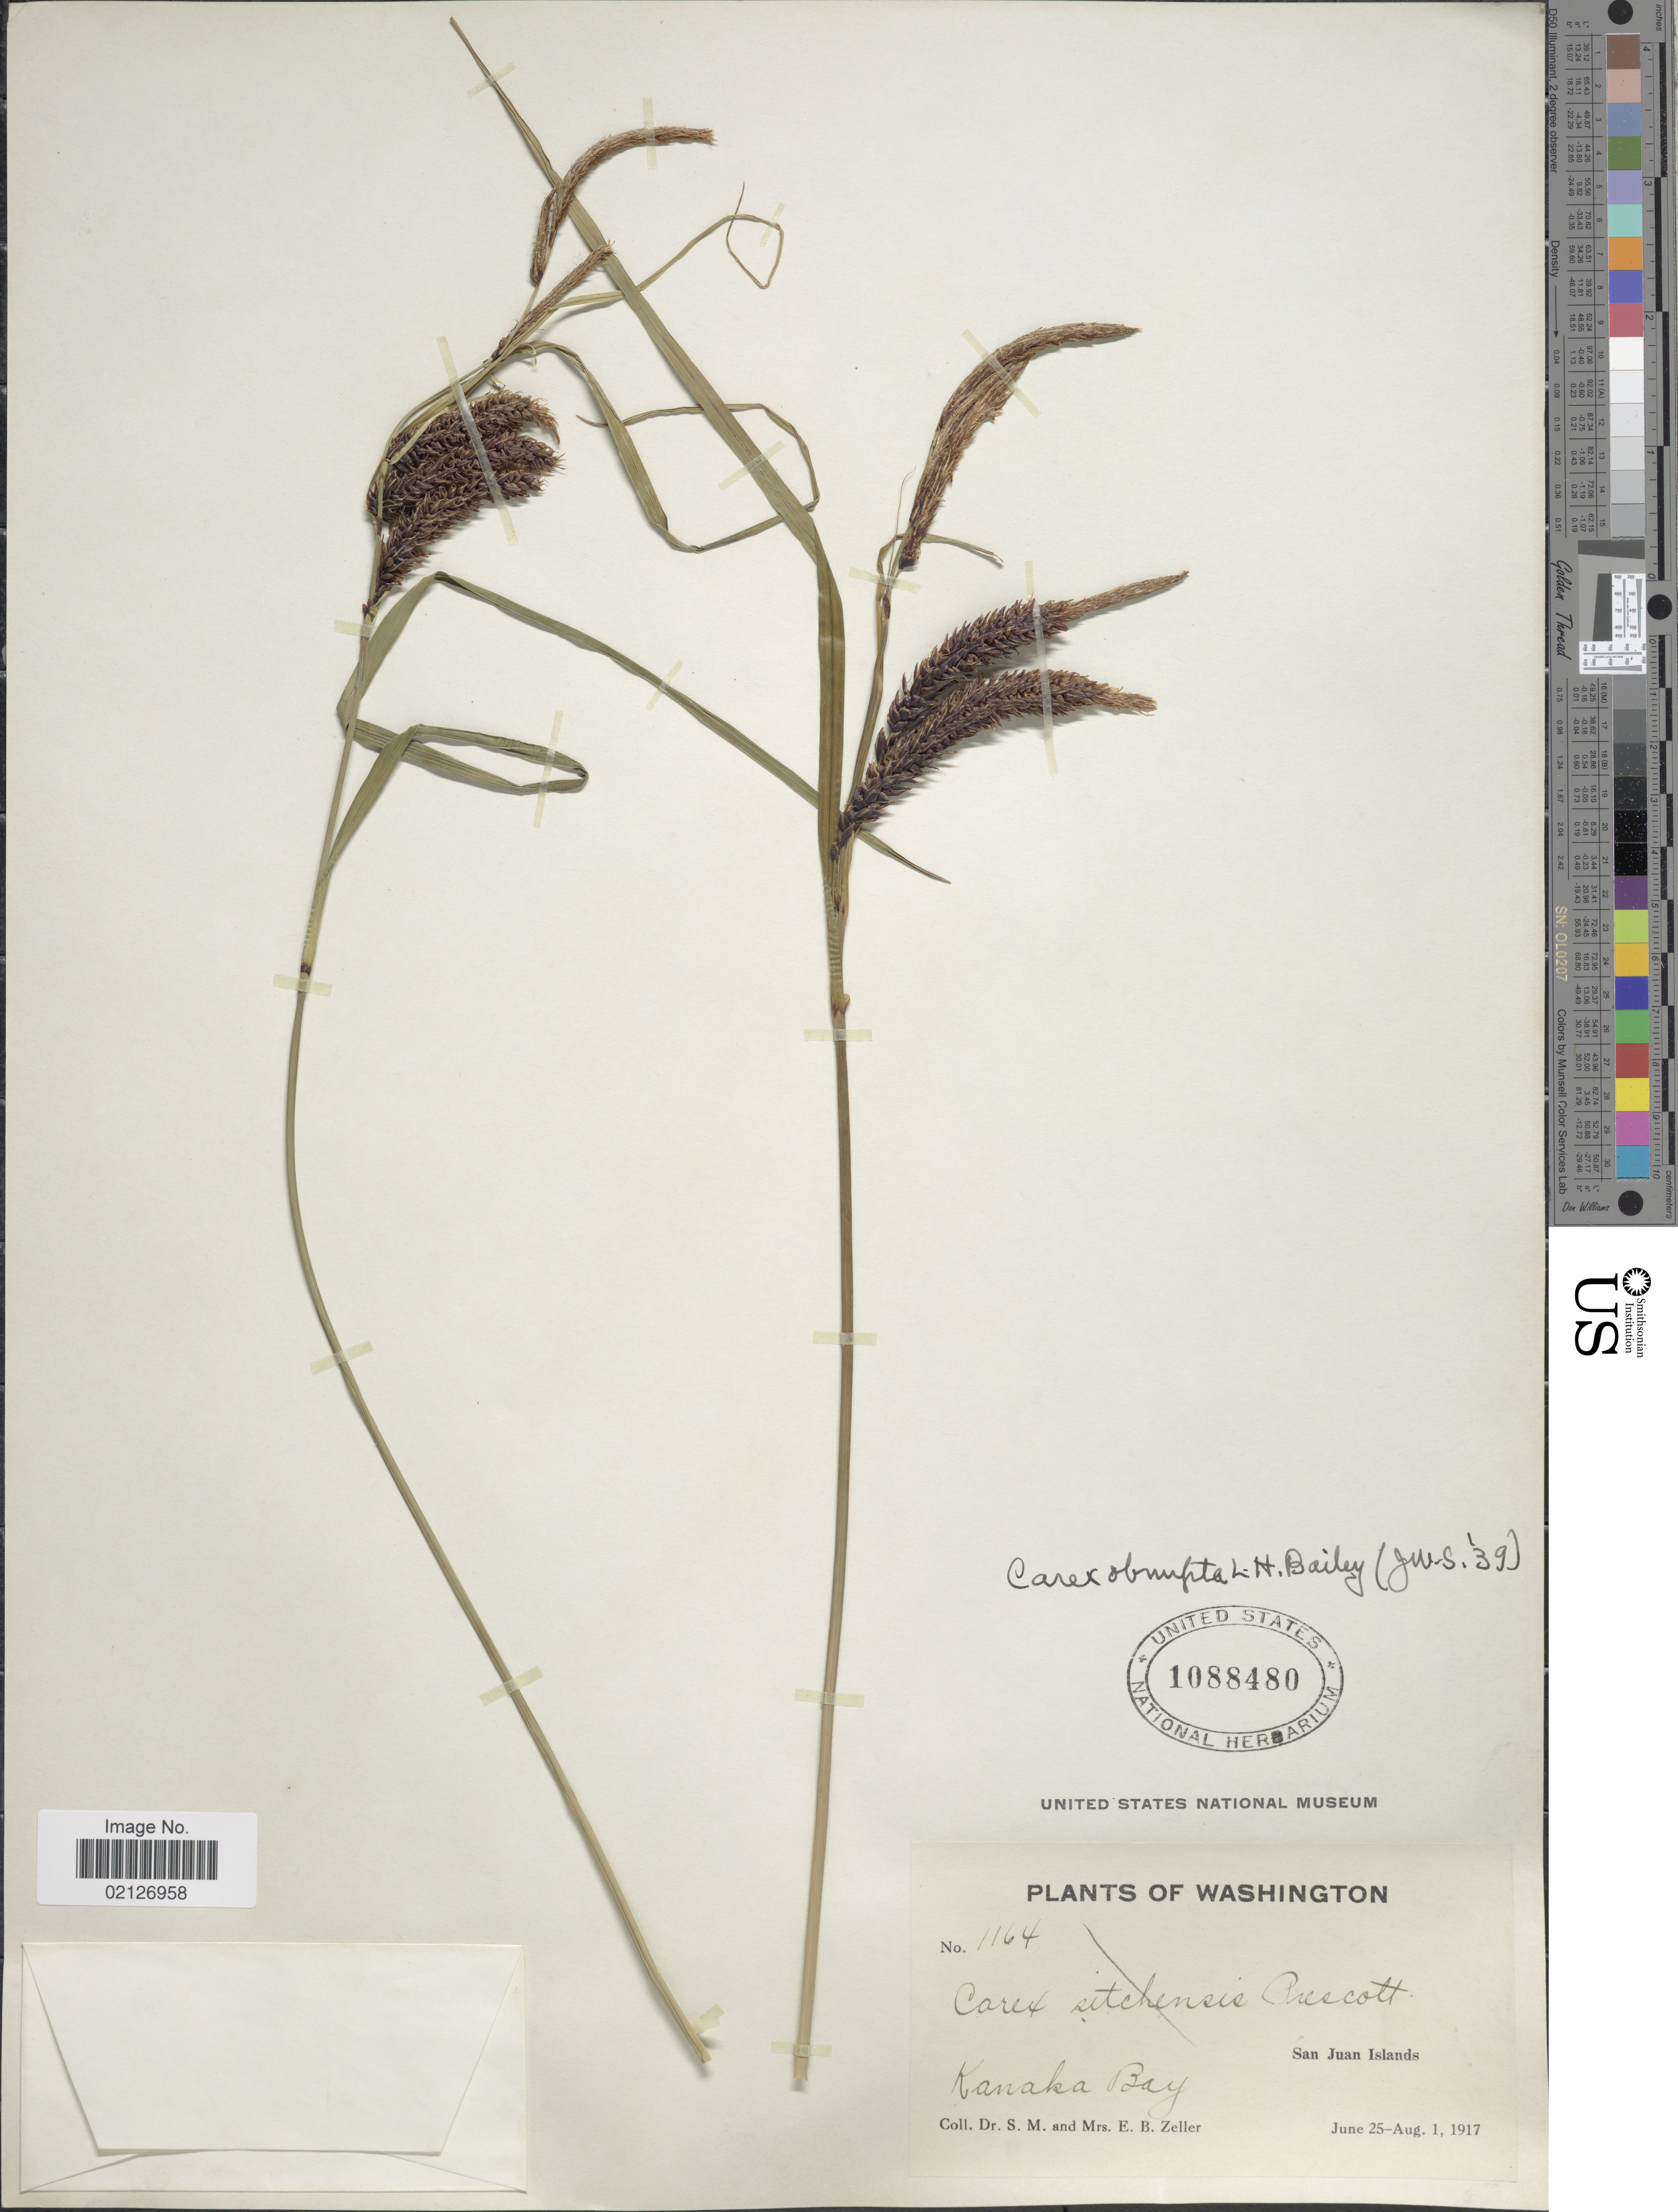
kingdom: Plantae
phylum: Tracheophyta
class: Liliopsida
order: Poales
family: Cyperaceae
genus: Carex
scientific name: Carex obnupta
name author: L.H. Bailey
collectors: S. Zeller & E. Zeller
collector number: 1164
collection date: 1917-06-25/1917-08-01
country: United States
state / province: Washington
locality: San Juan Islands, Kanaka Bay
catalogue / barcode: US 1088480